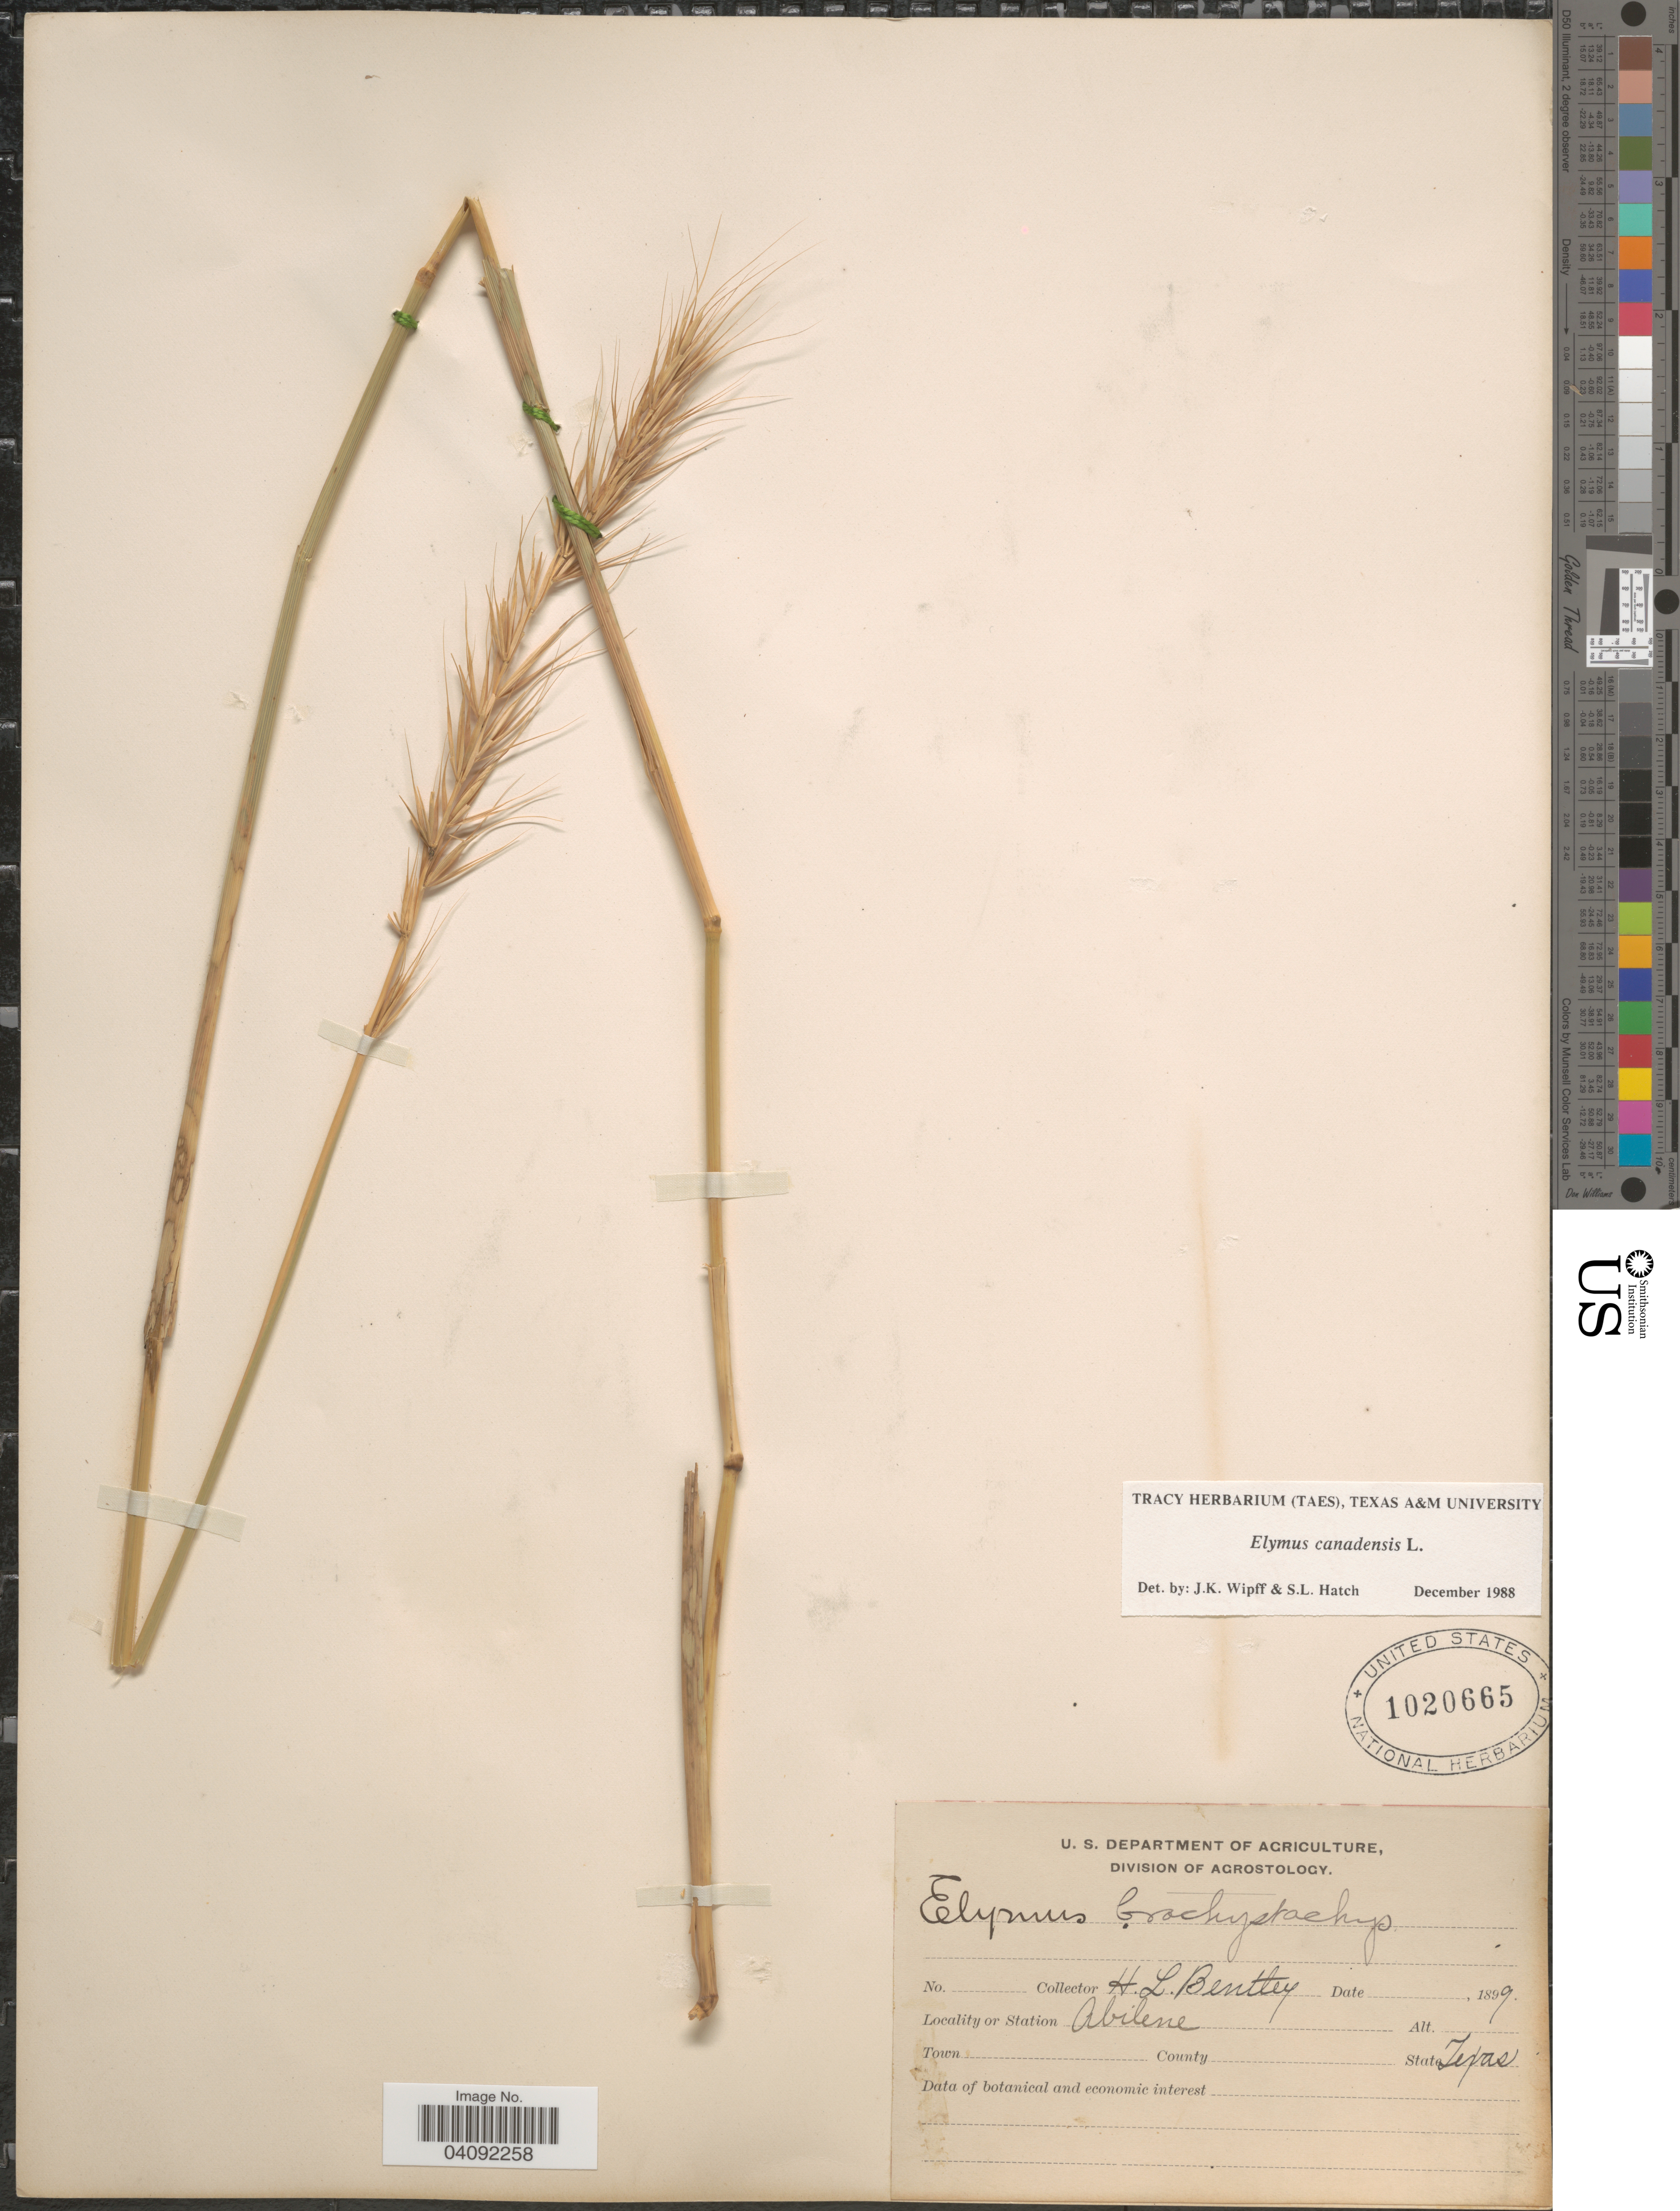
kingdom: Plantae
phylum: Tracheophyta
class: Liliopsida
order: Poales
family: Poaceae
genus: Elymus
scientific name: Elymus elymoides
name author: (Raf.) Swezey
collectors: H. Bentley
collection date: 1899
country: United States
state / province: Texas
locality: Abilene.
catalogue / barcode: US 1020665